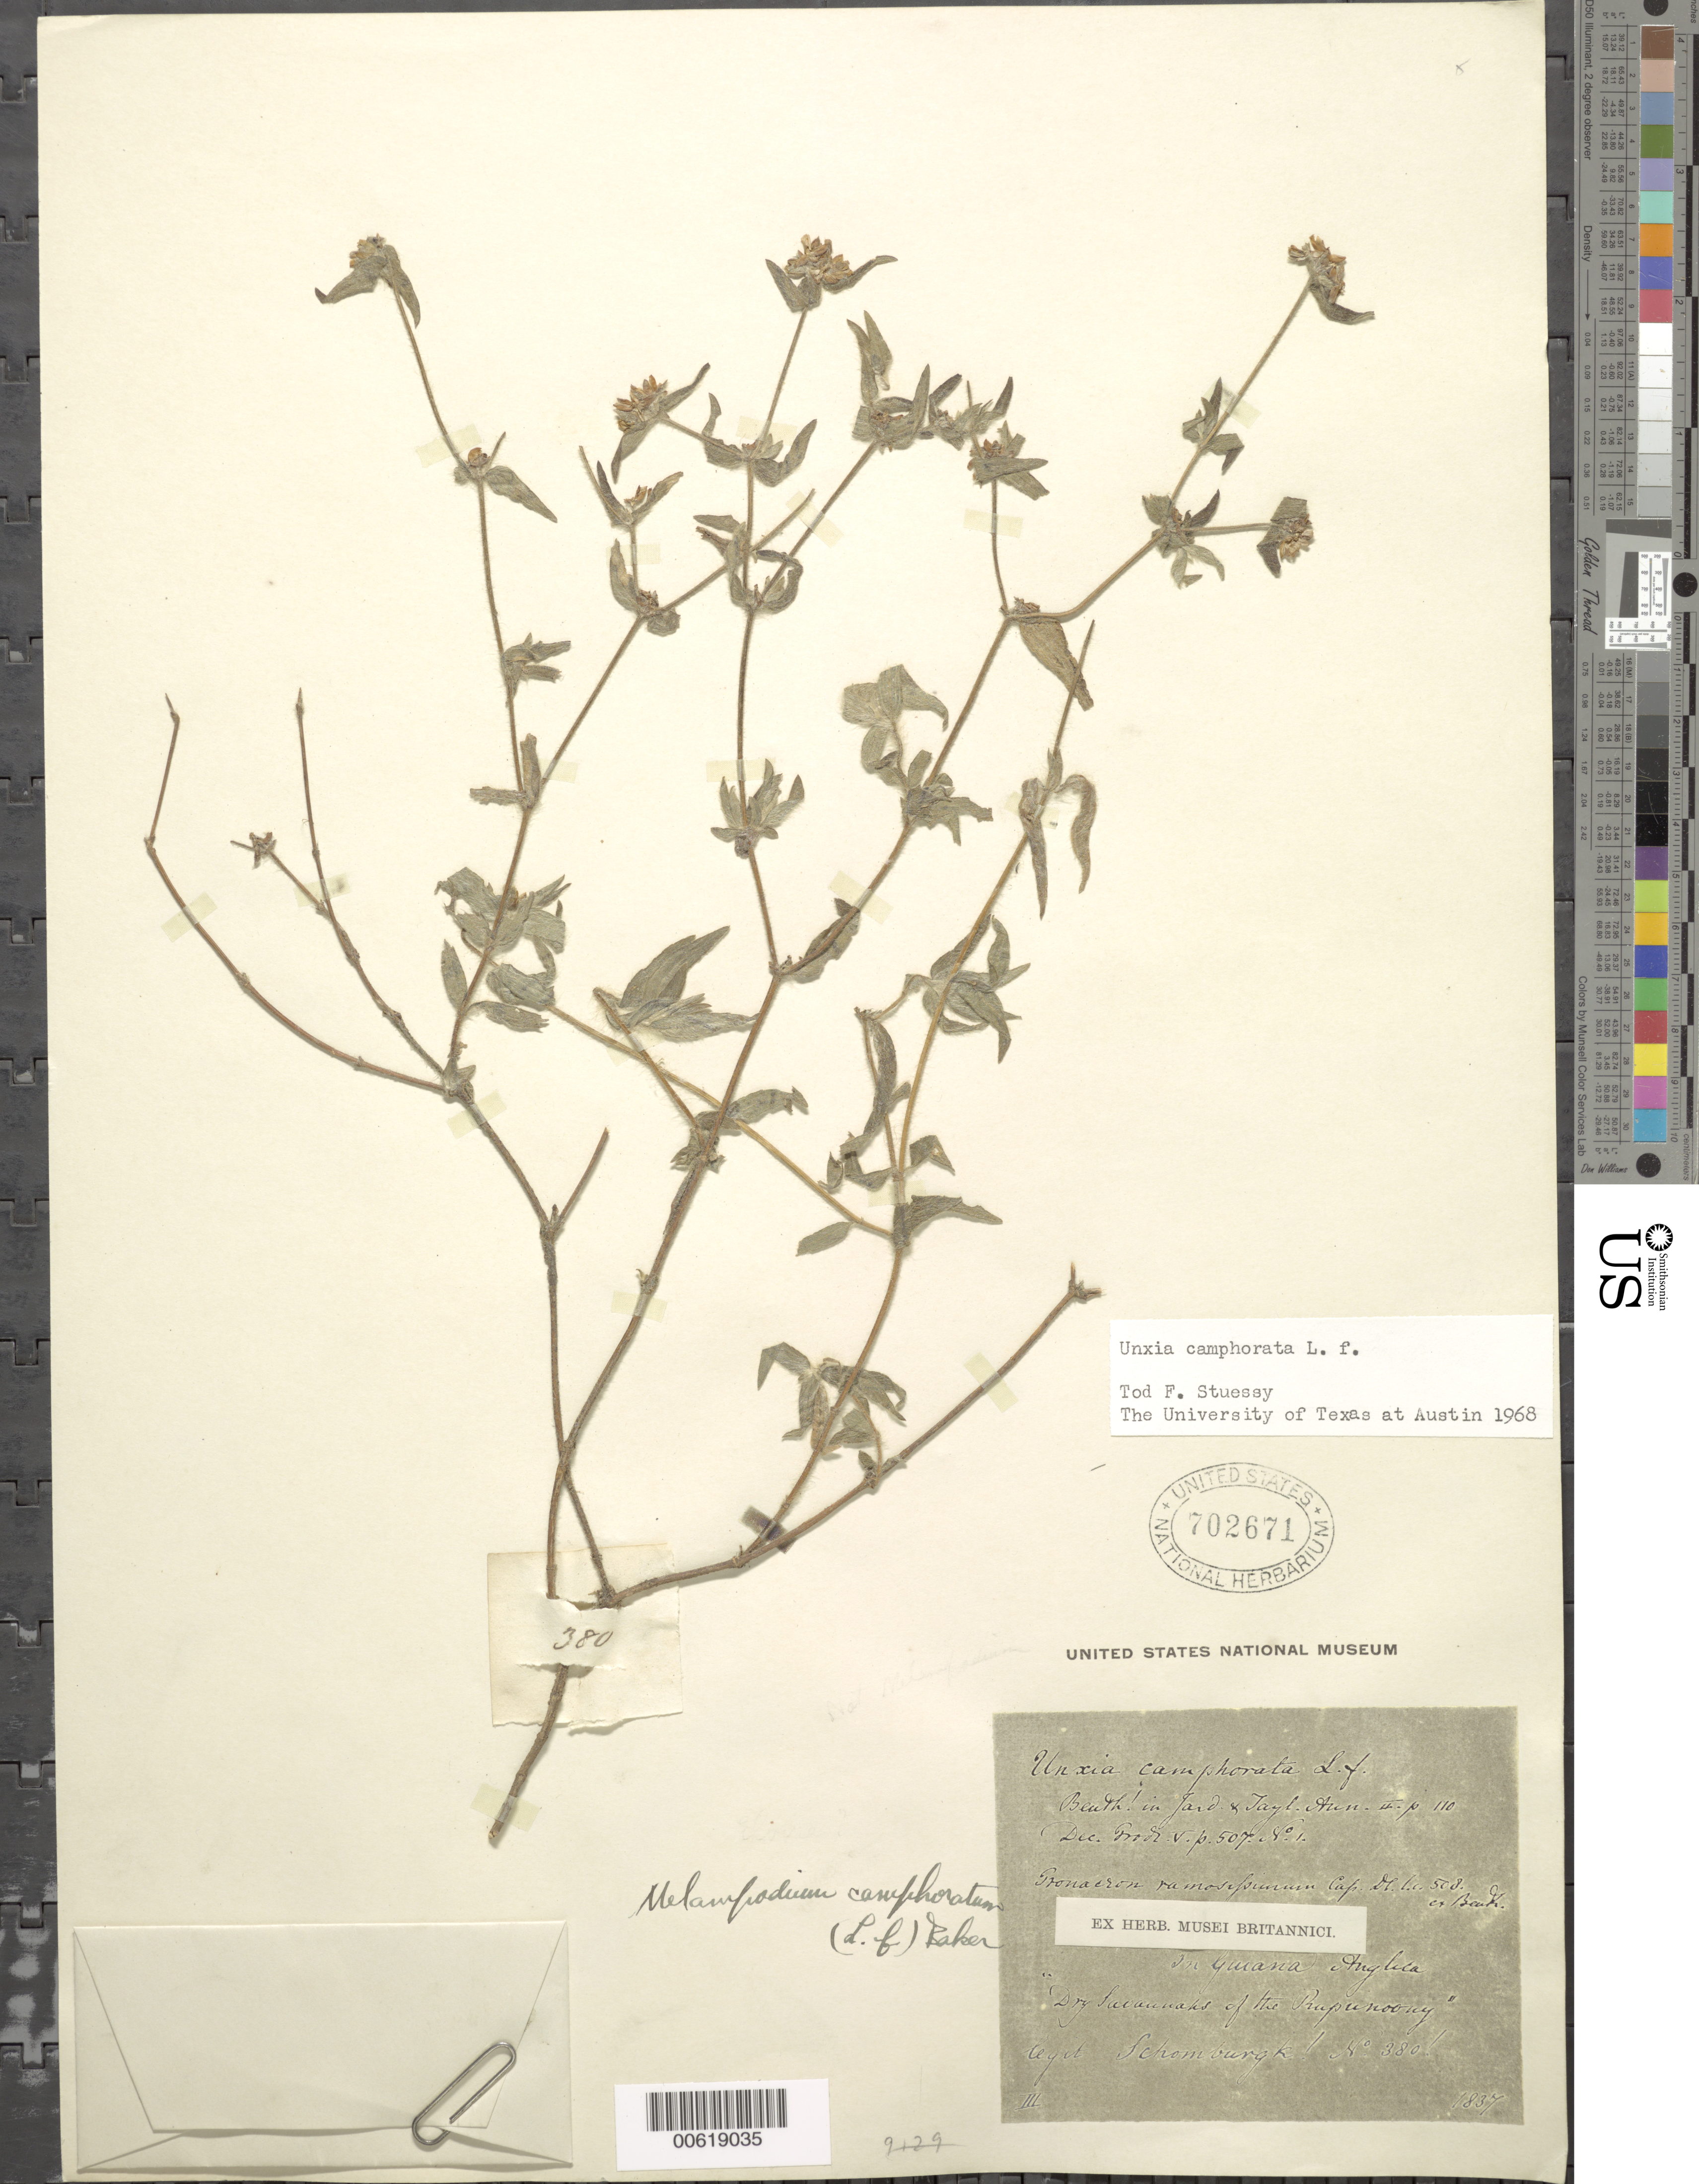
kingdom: Plantae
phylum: Tracheophyta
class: Magnoliopsida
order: Asterales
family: Asteraceae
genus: Unxia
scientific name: Unxia camphorata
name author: L. f.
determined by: Pruski, J. F.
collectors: R. H. Schomburgk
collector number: I 380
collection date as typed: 1837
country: Guyana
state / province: U. Takutu-U. Essequibo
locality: Rupununi savannas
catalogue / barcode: US 702671